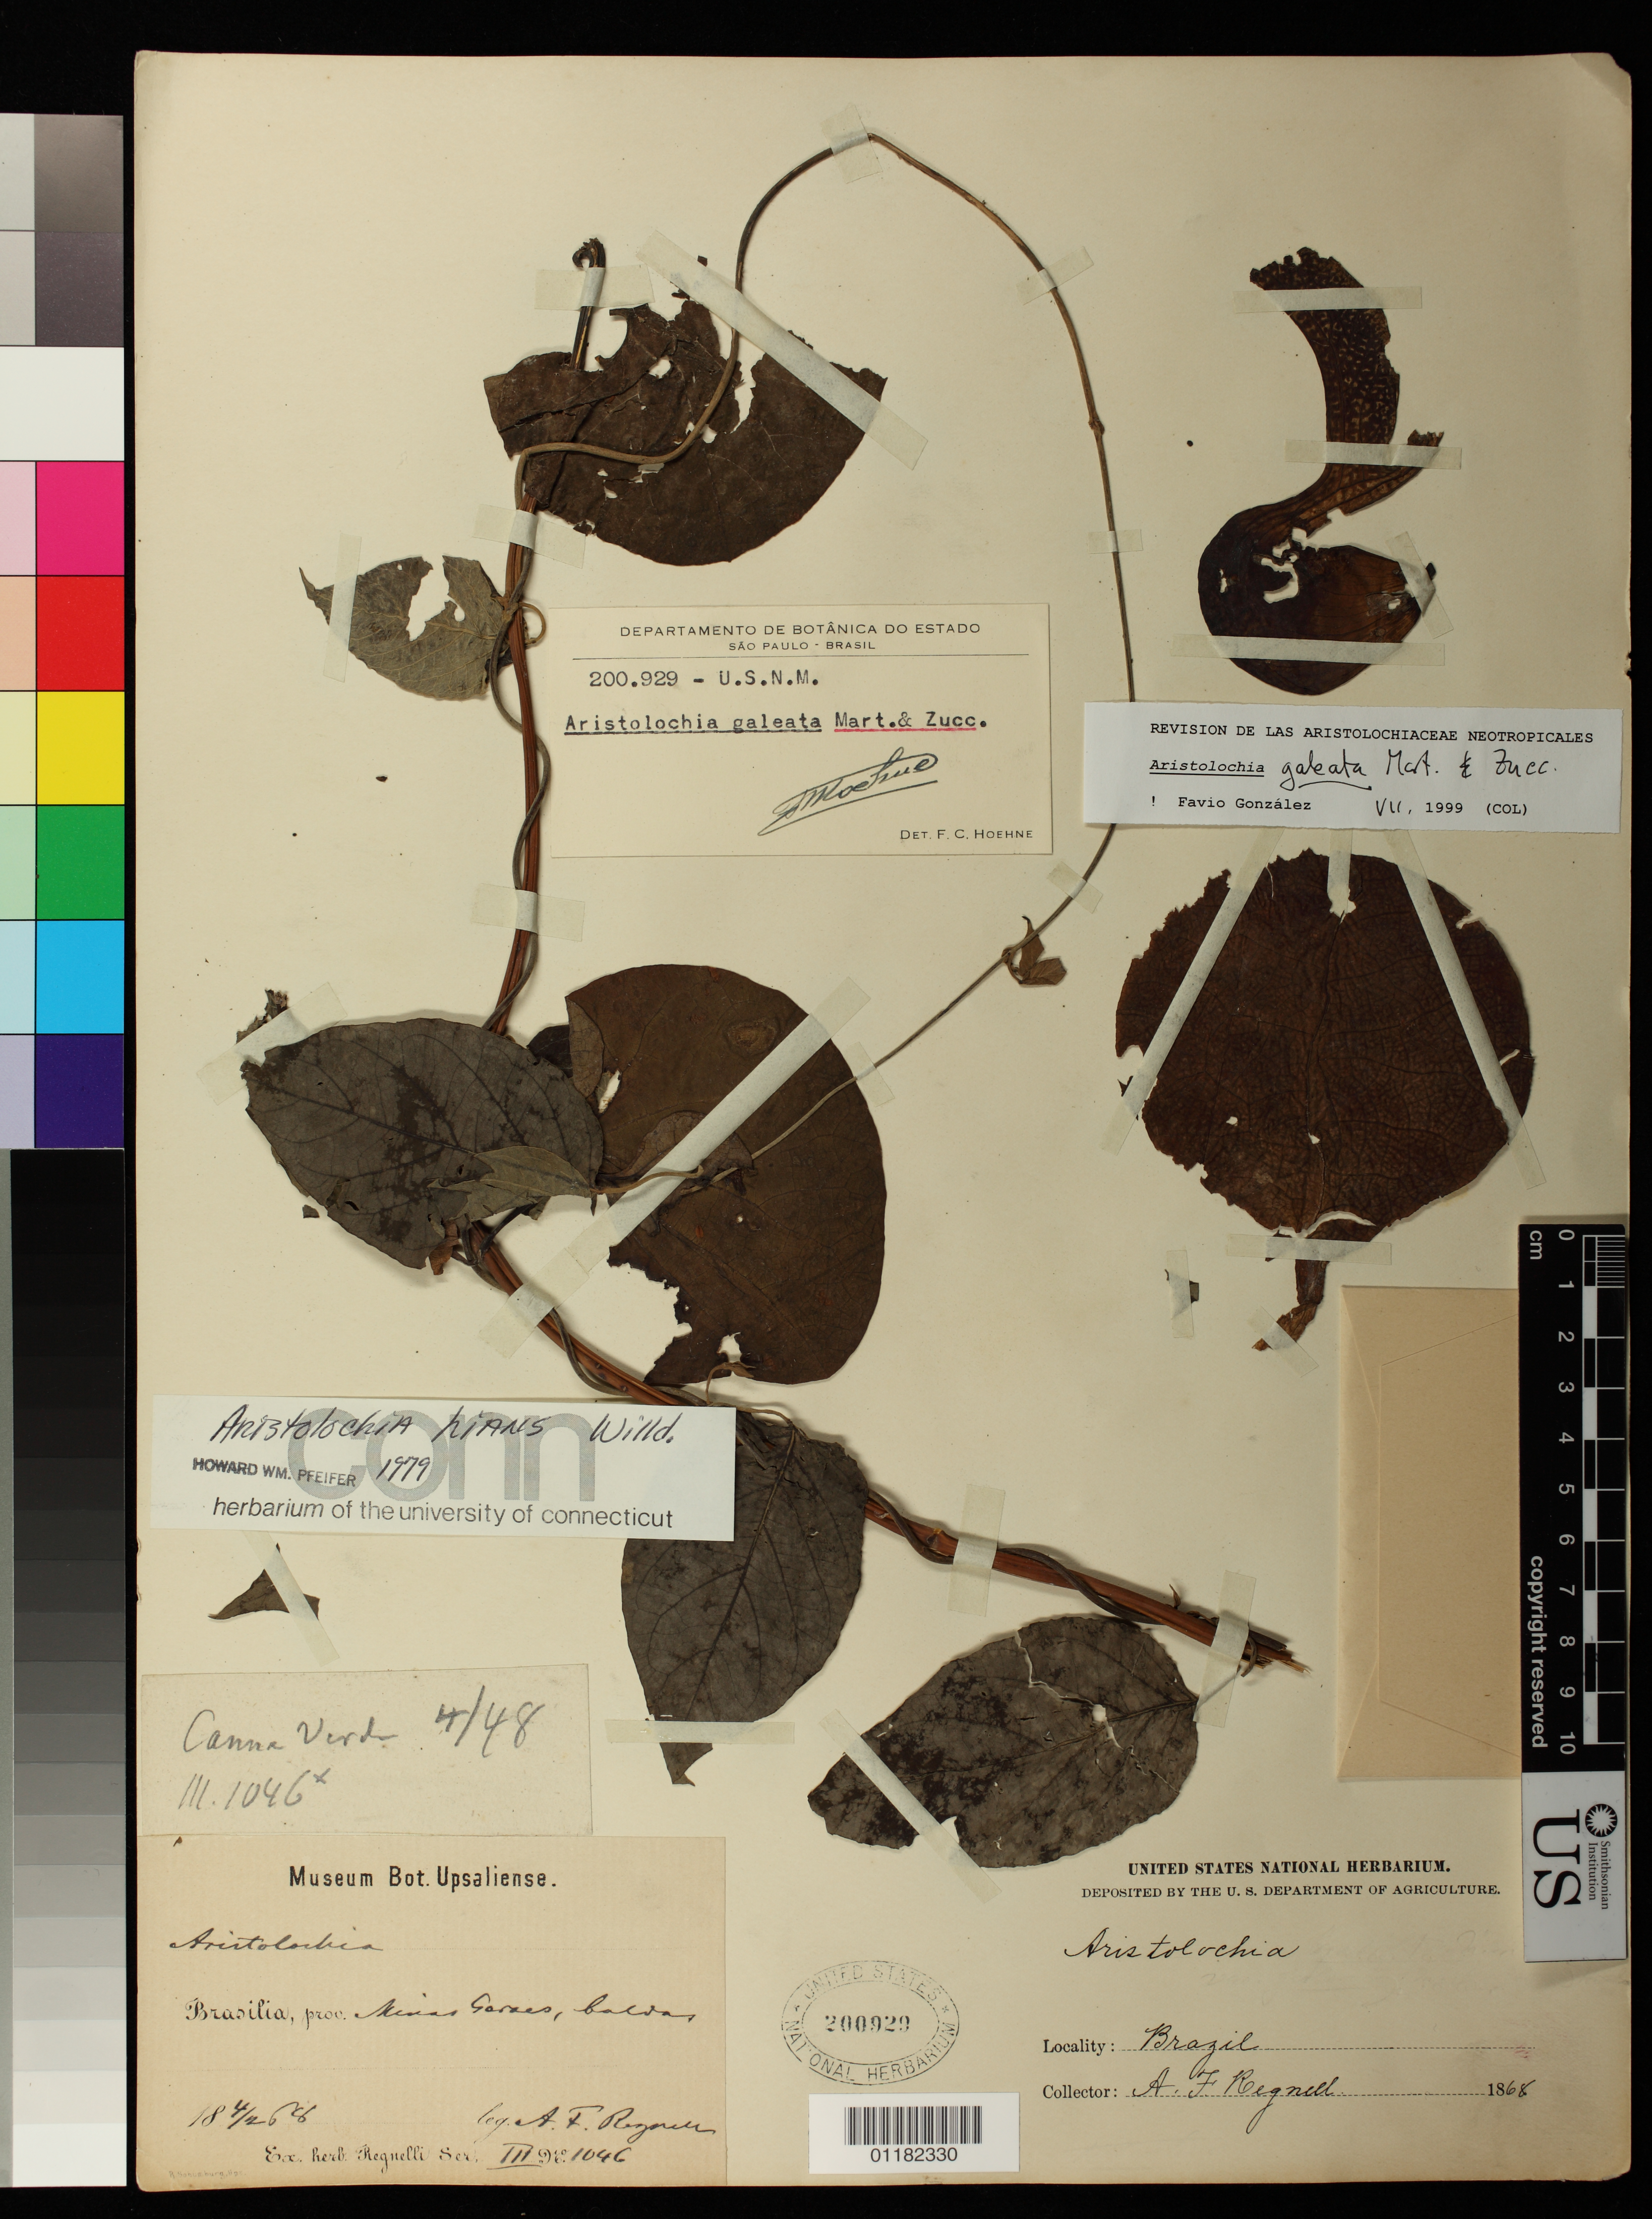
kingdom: Plantae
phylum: Tracheophyta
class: Magnoliopsida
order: Piperales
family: Aristolochiaceae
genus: Aristolochia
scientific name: Aristolochia galeata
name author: Moritzi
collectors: A. F. Regnell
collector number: III.1046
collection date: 1868-04/1868-12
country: Brazil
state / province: Minas Gerais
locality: Caldas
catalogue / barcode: US 200929